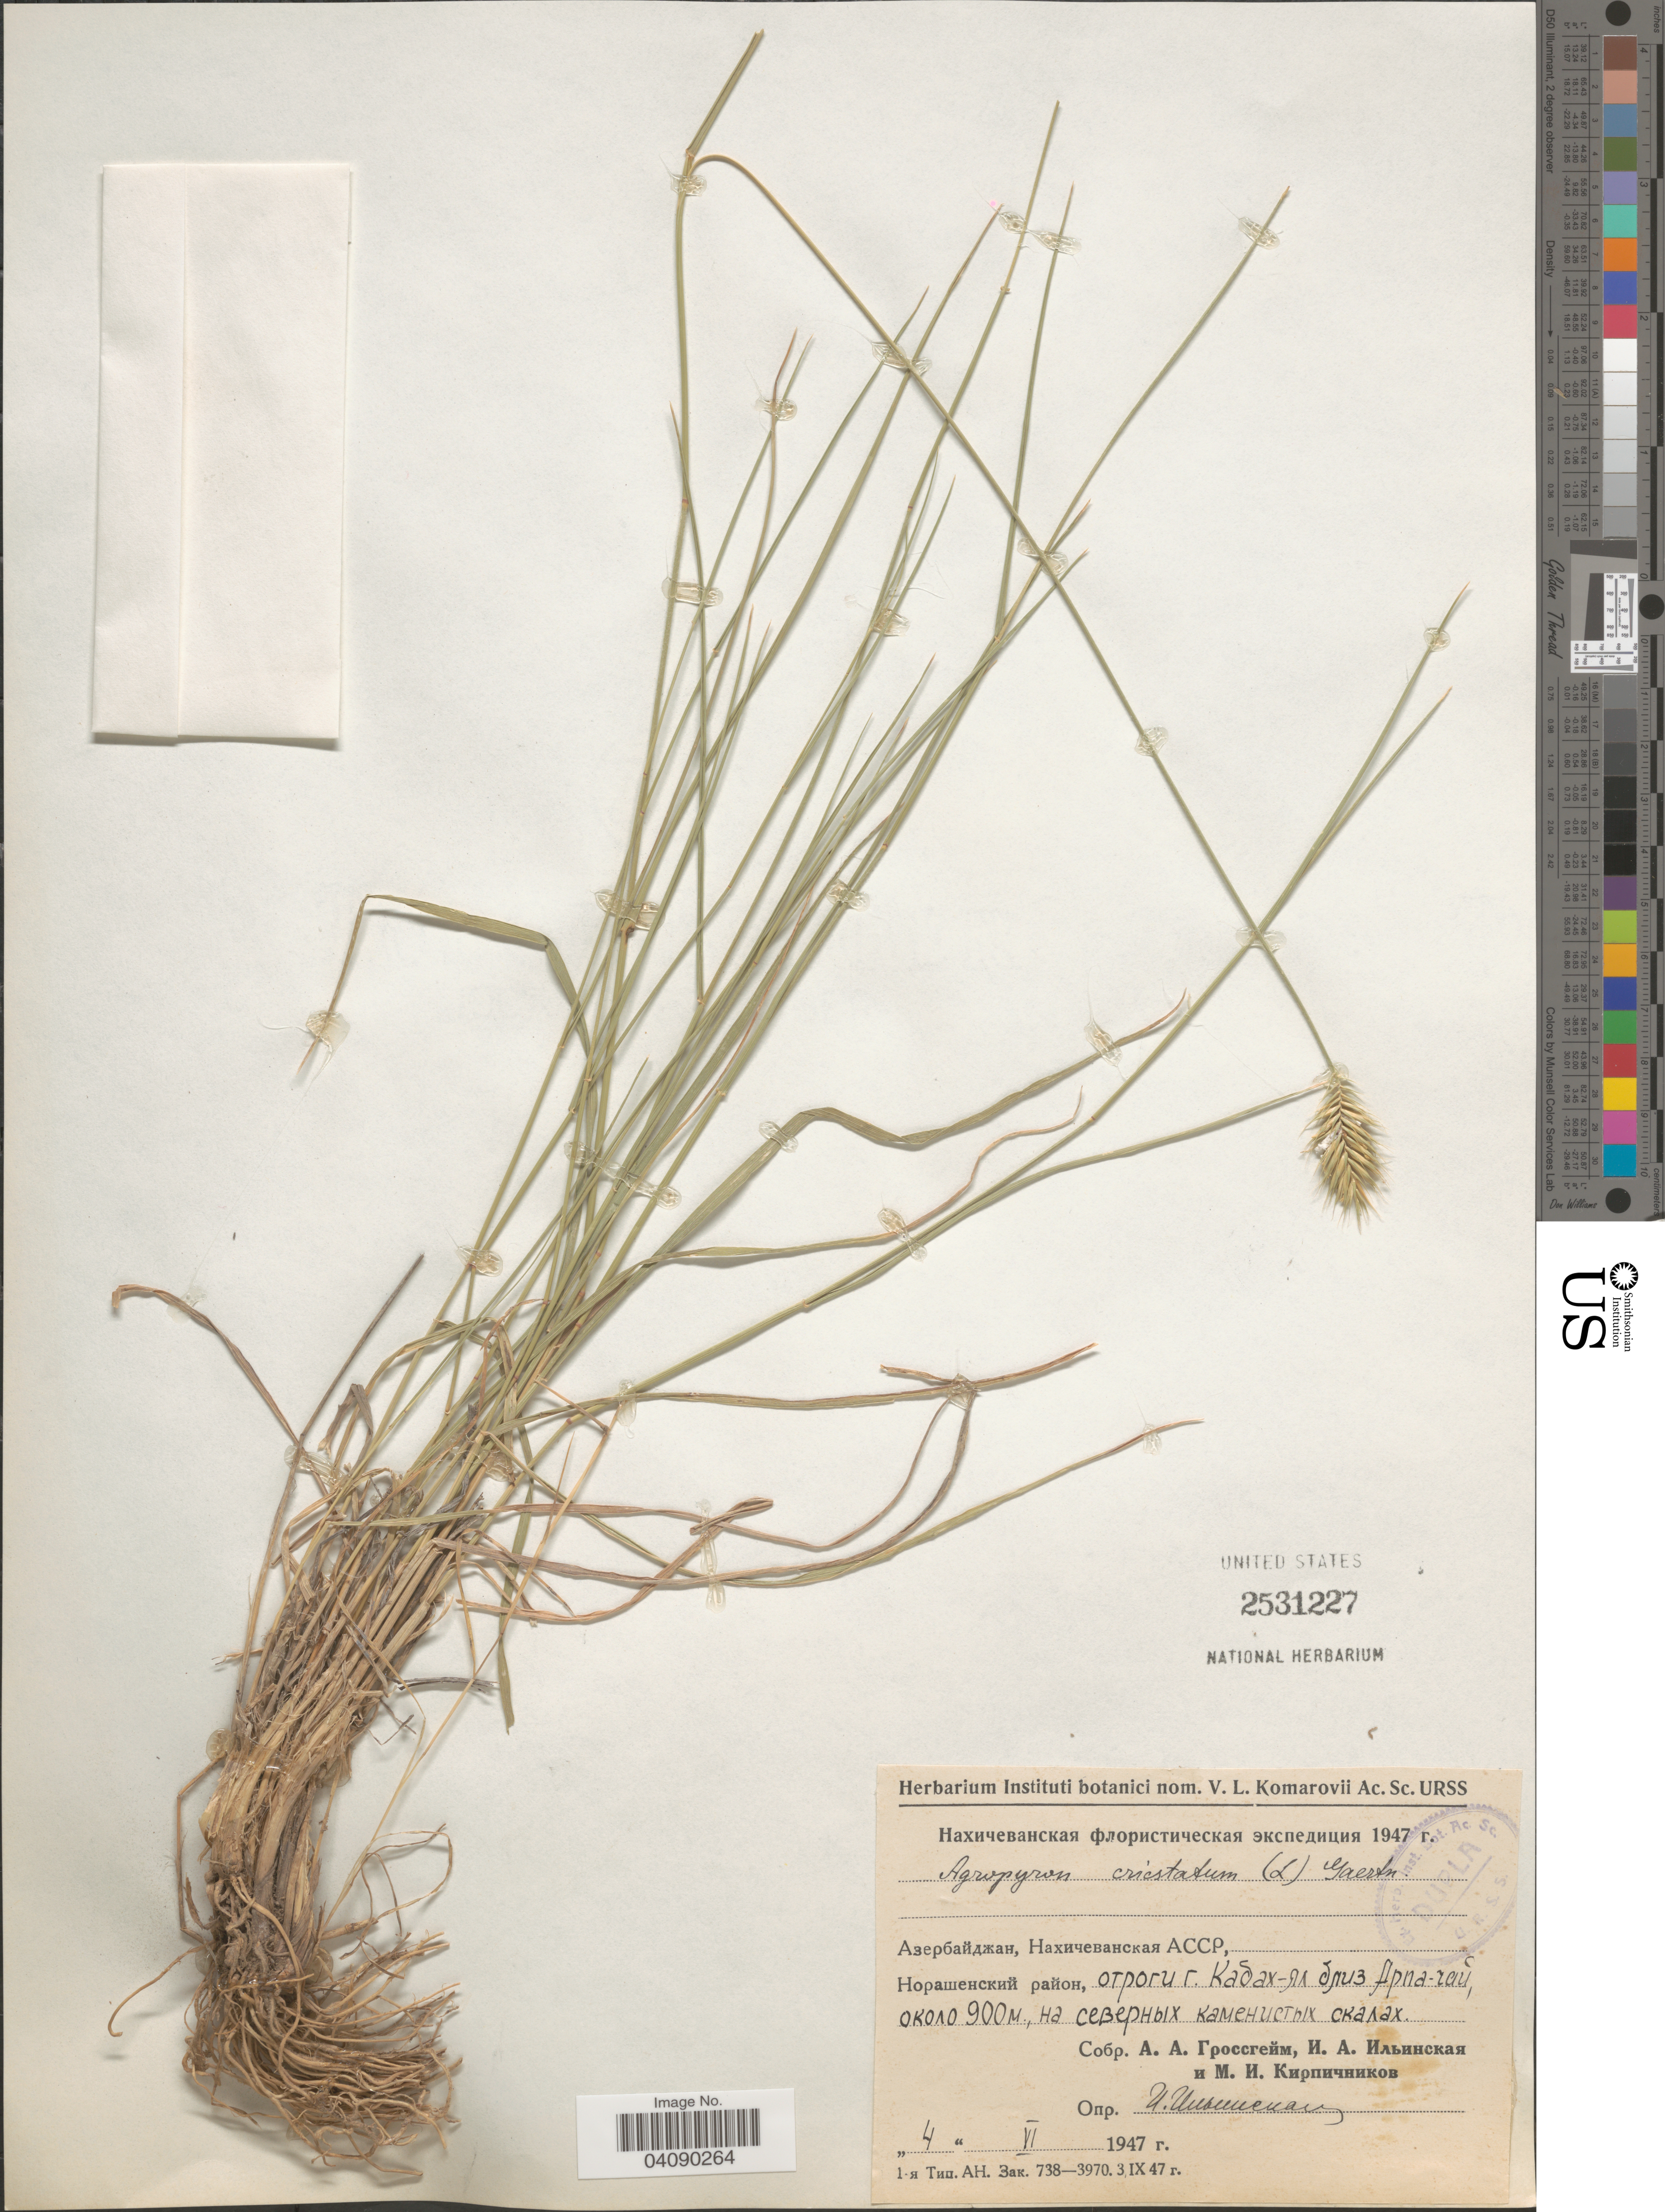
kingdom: Plantae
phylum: Tracheophyta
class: Liliopsida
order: Poales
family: Poaceae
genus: Agropyron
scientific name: Agropyron cristatum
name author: (L.) Gaertn.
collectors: A. Grossgeim, I. Ilinskaya & M. Kirpichnikov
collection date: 1947-06-04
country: Azerbaijan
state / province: Nakhchivan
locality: District Norashenskiy (now Sharur), Kabakh-yal Mt. near Arpa-Chai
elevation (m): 900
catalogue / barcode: US 2531227